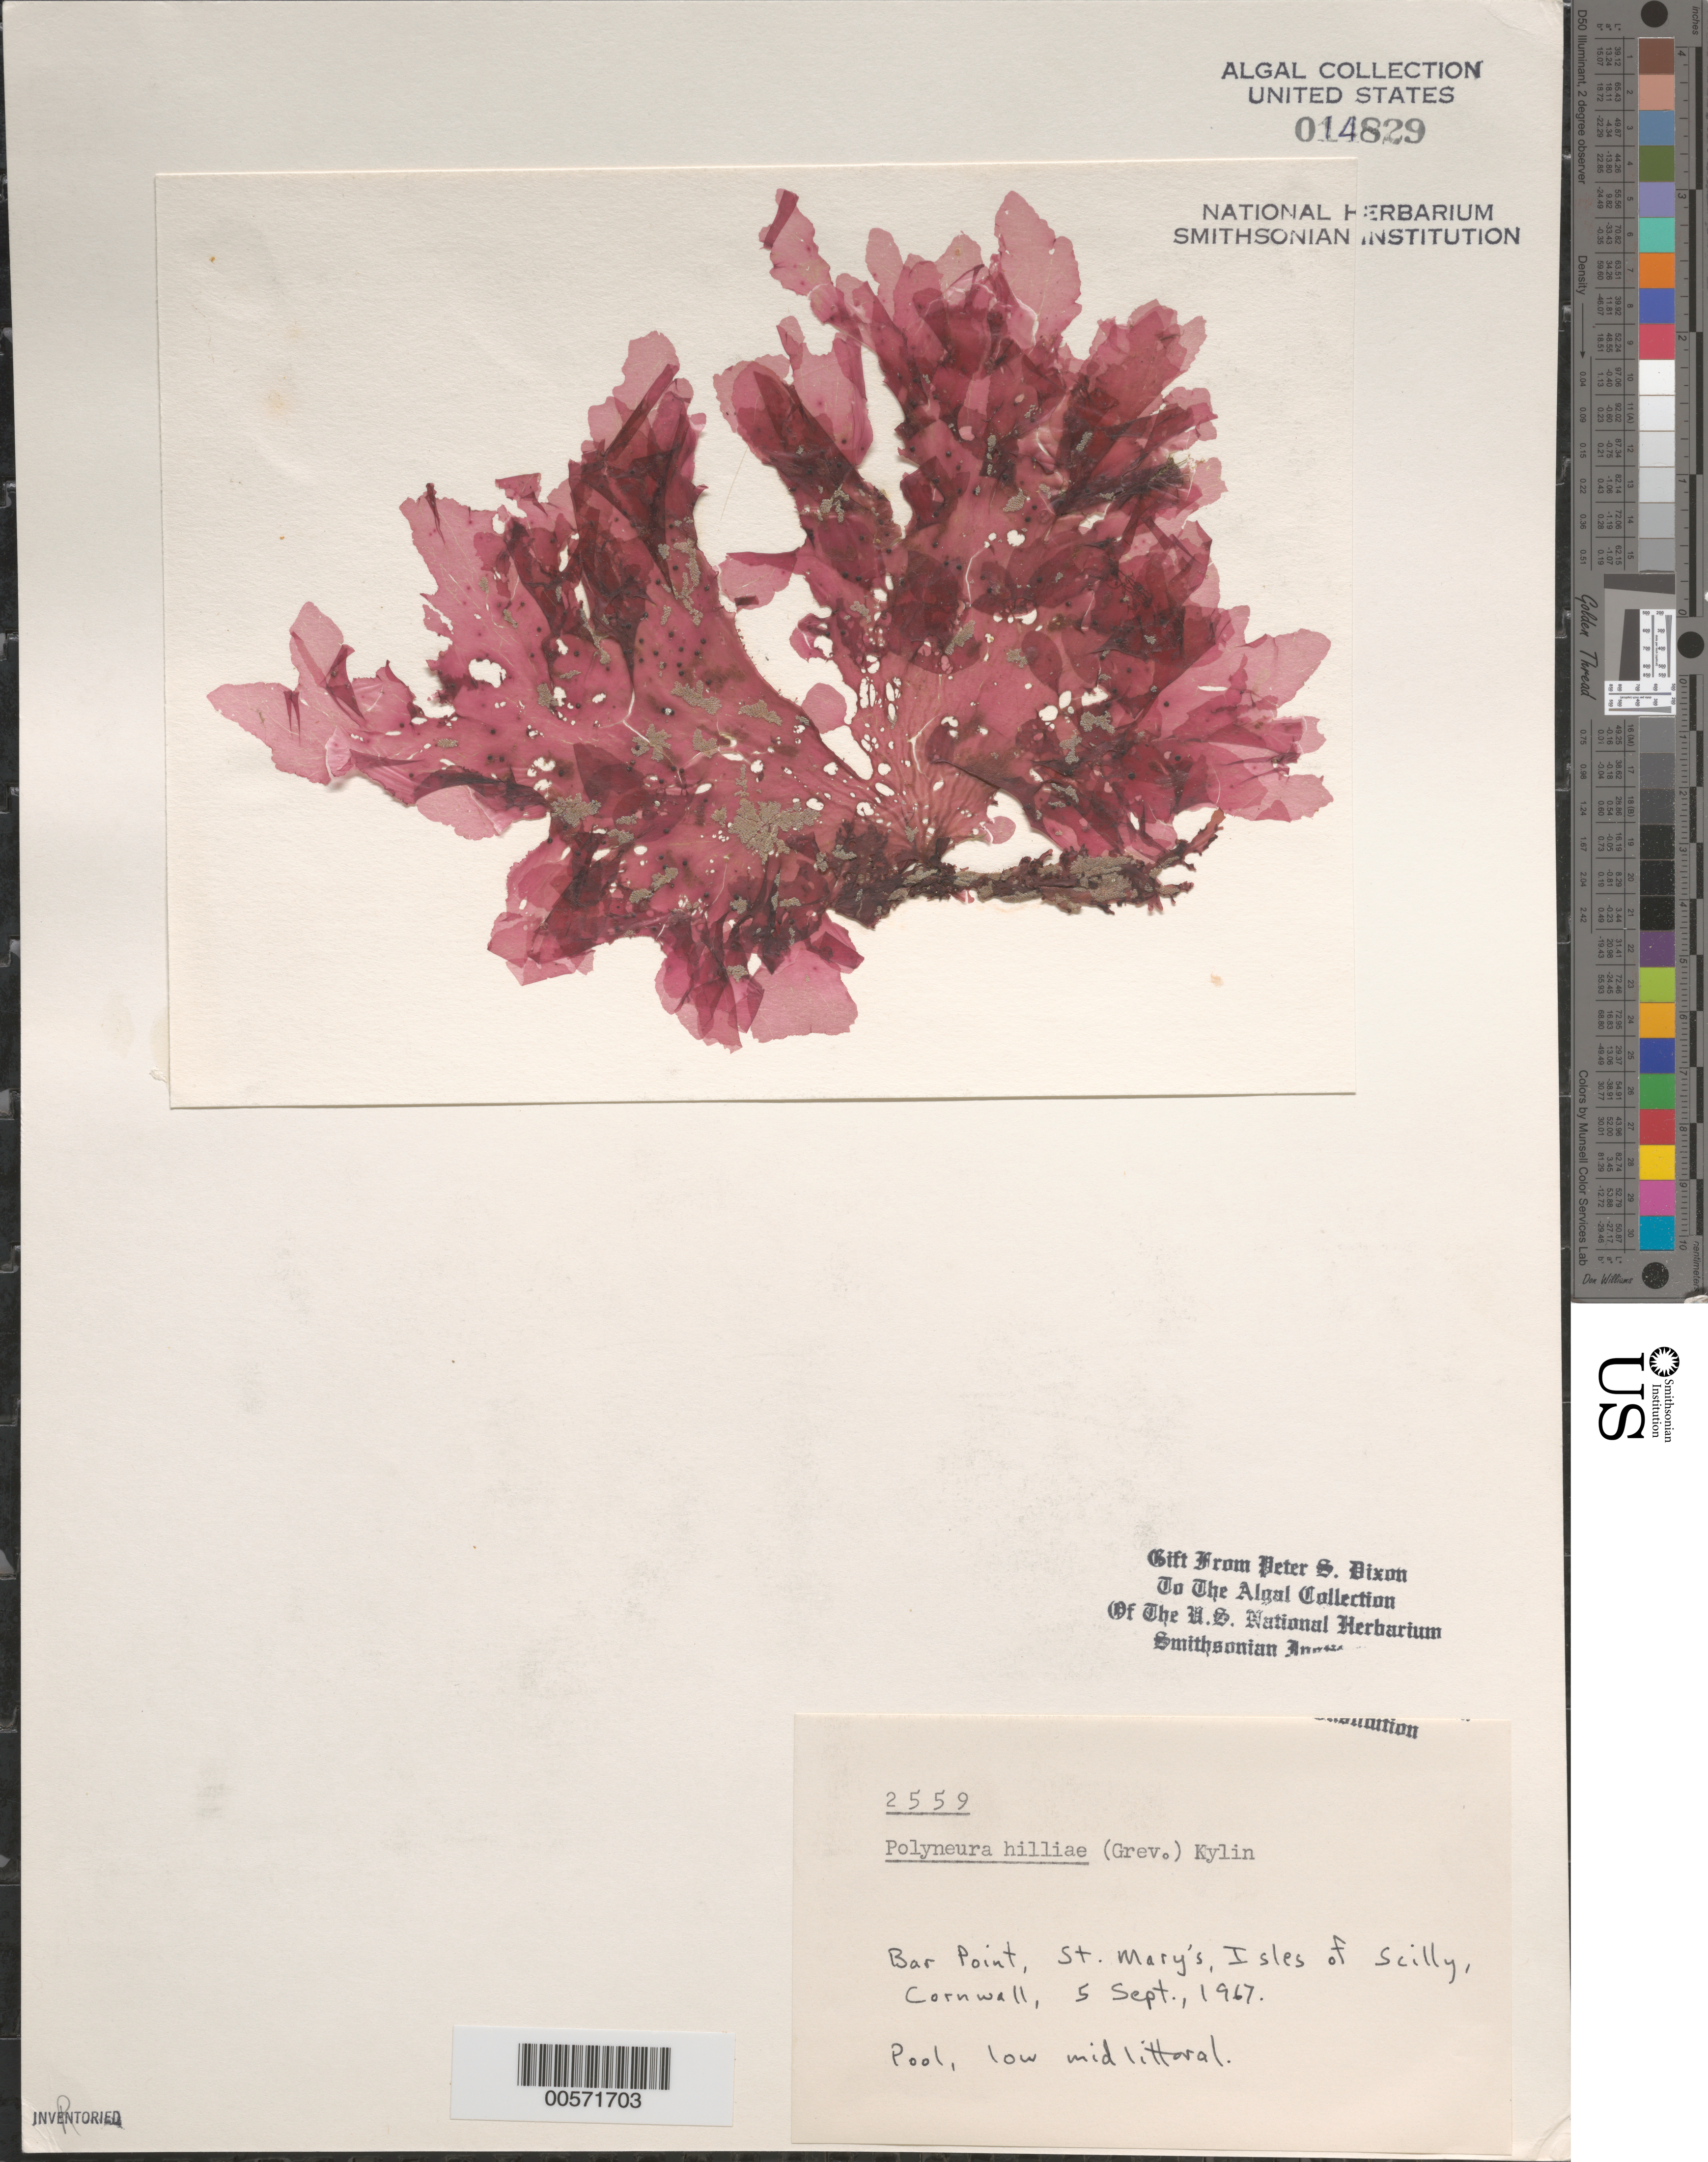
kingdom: Plantae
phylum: Rhodophyta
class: Florideophyceae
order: Ceramiales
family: Delesseriaceae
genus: Polyneura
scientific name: Polyneura bonnemaisonii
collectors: P. S. Dixon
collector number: PSD 2559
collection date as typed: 05 Sep 1967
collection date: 1967-09-05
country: United Kingdom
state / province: England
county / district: Council of the Isles of Scilly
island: St. Mary's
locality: Bar Point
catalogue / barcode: US 14829